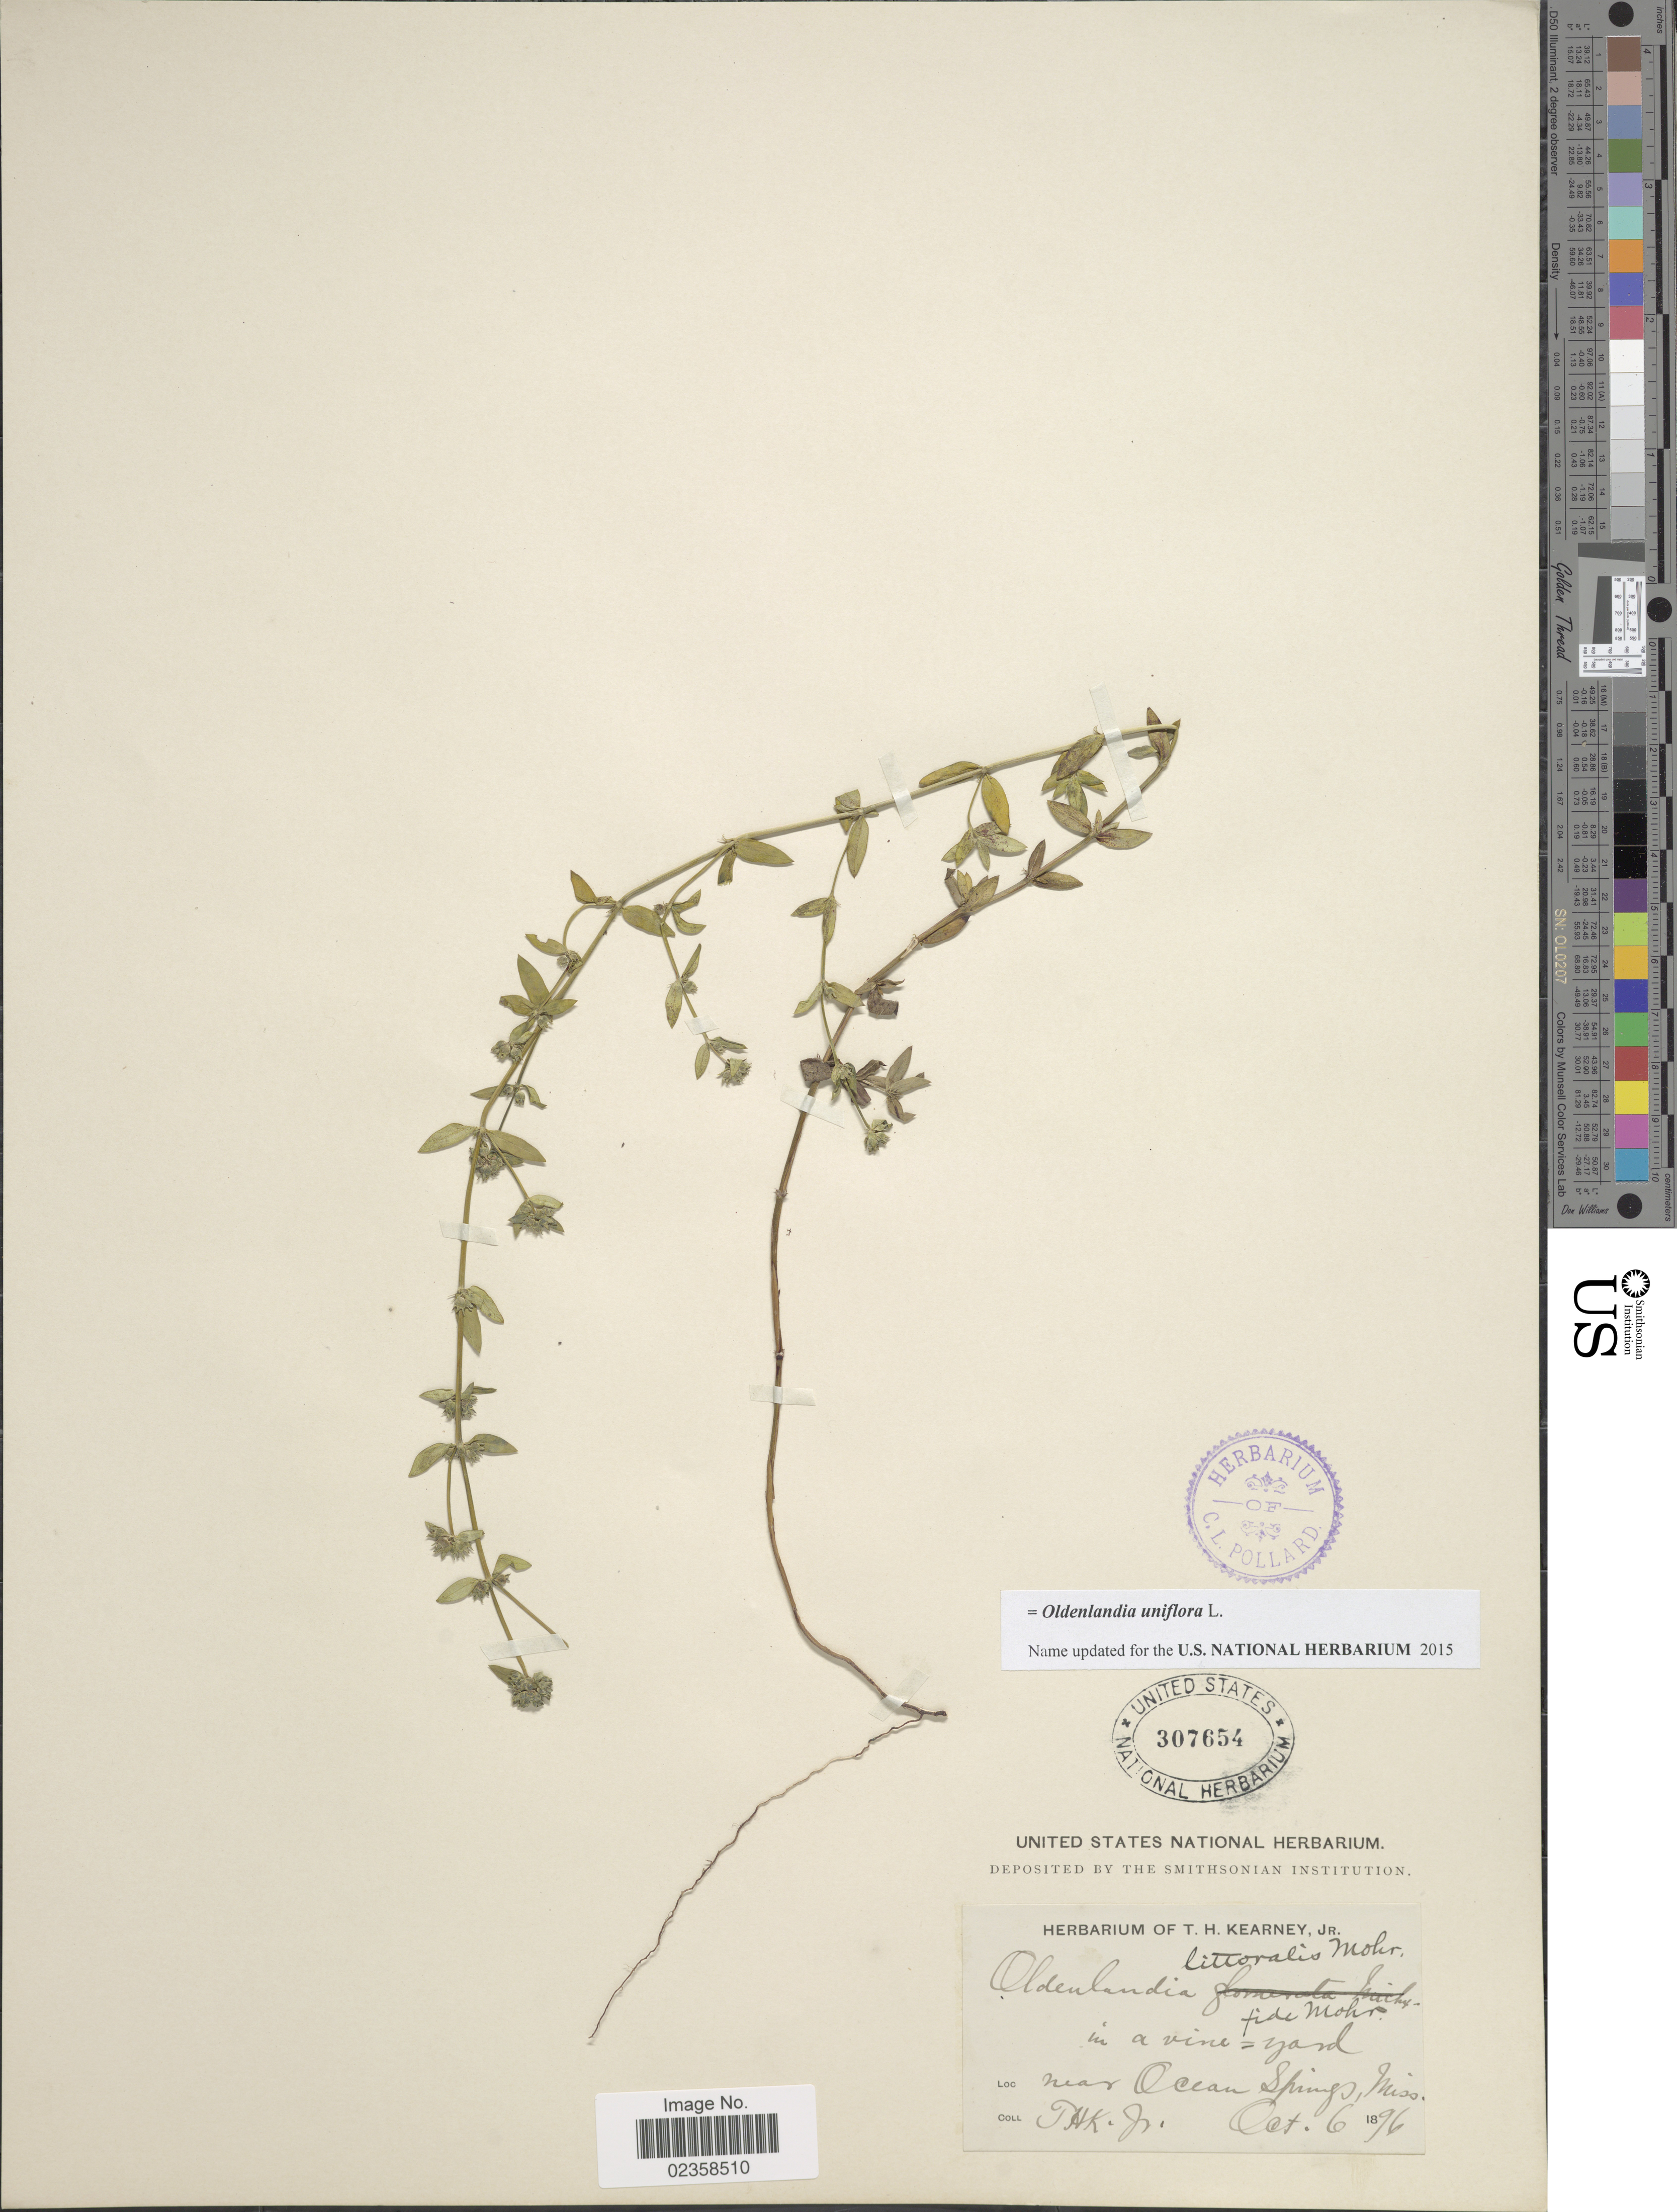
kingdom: Plantae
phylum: Tracheophyta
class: Magnoliopsida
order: Gentianales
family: Rubiaceae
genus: Oldenlandia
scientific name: Oldenlandia uniflora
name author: L.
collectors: T. H. Kearney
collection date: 1896-10-16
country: United States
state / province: Mississippi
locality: Near Ocean Springs, Miss.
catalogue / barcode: US 307654